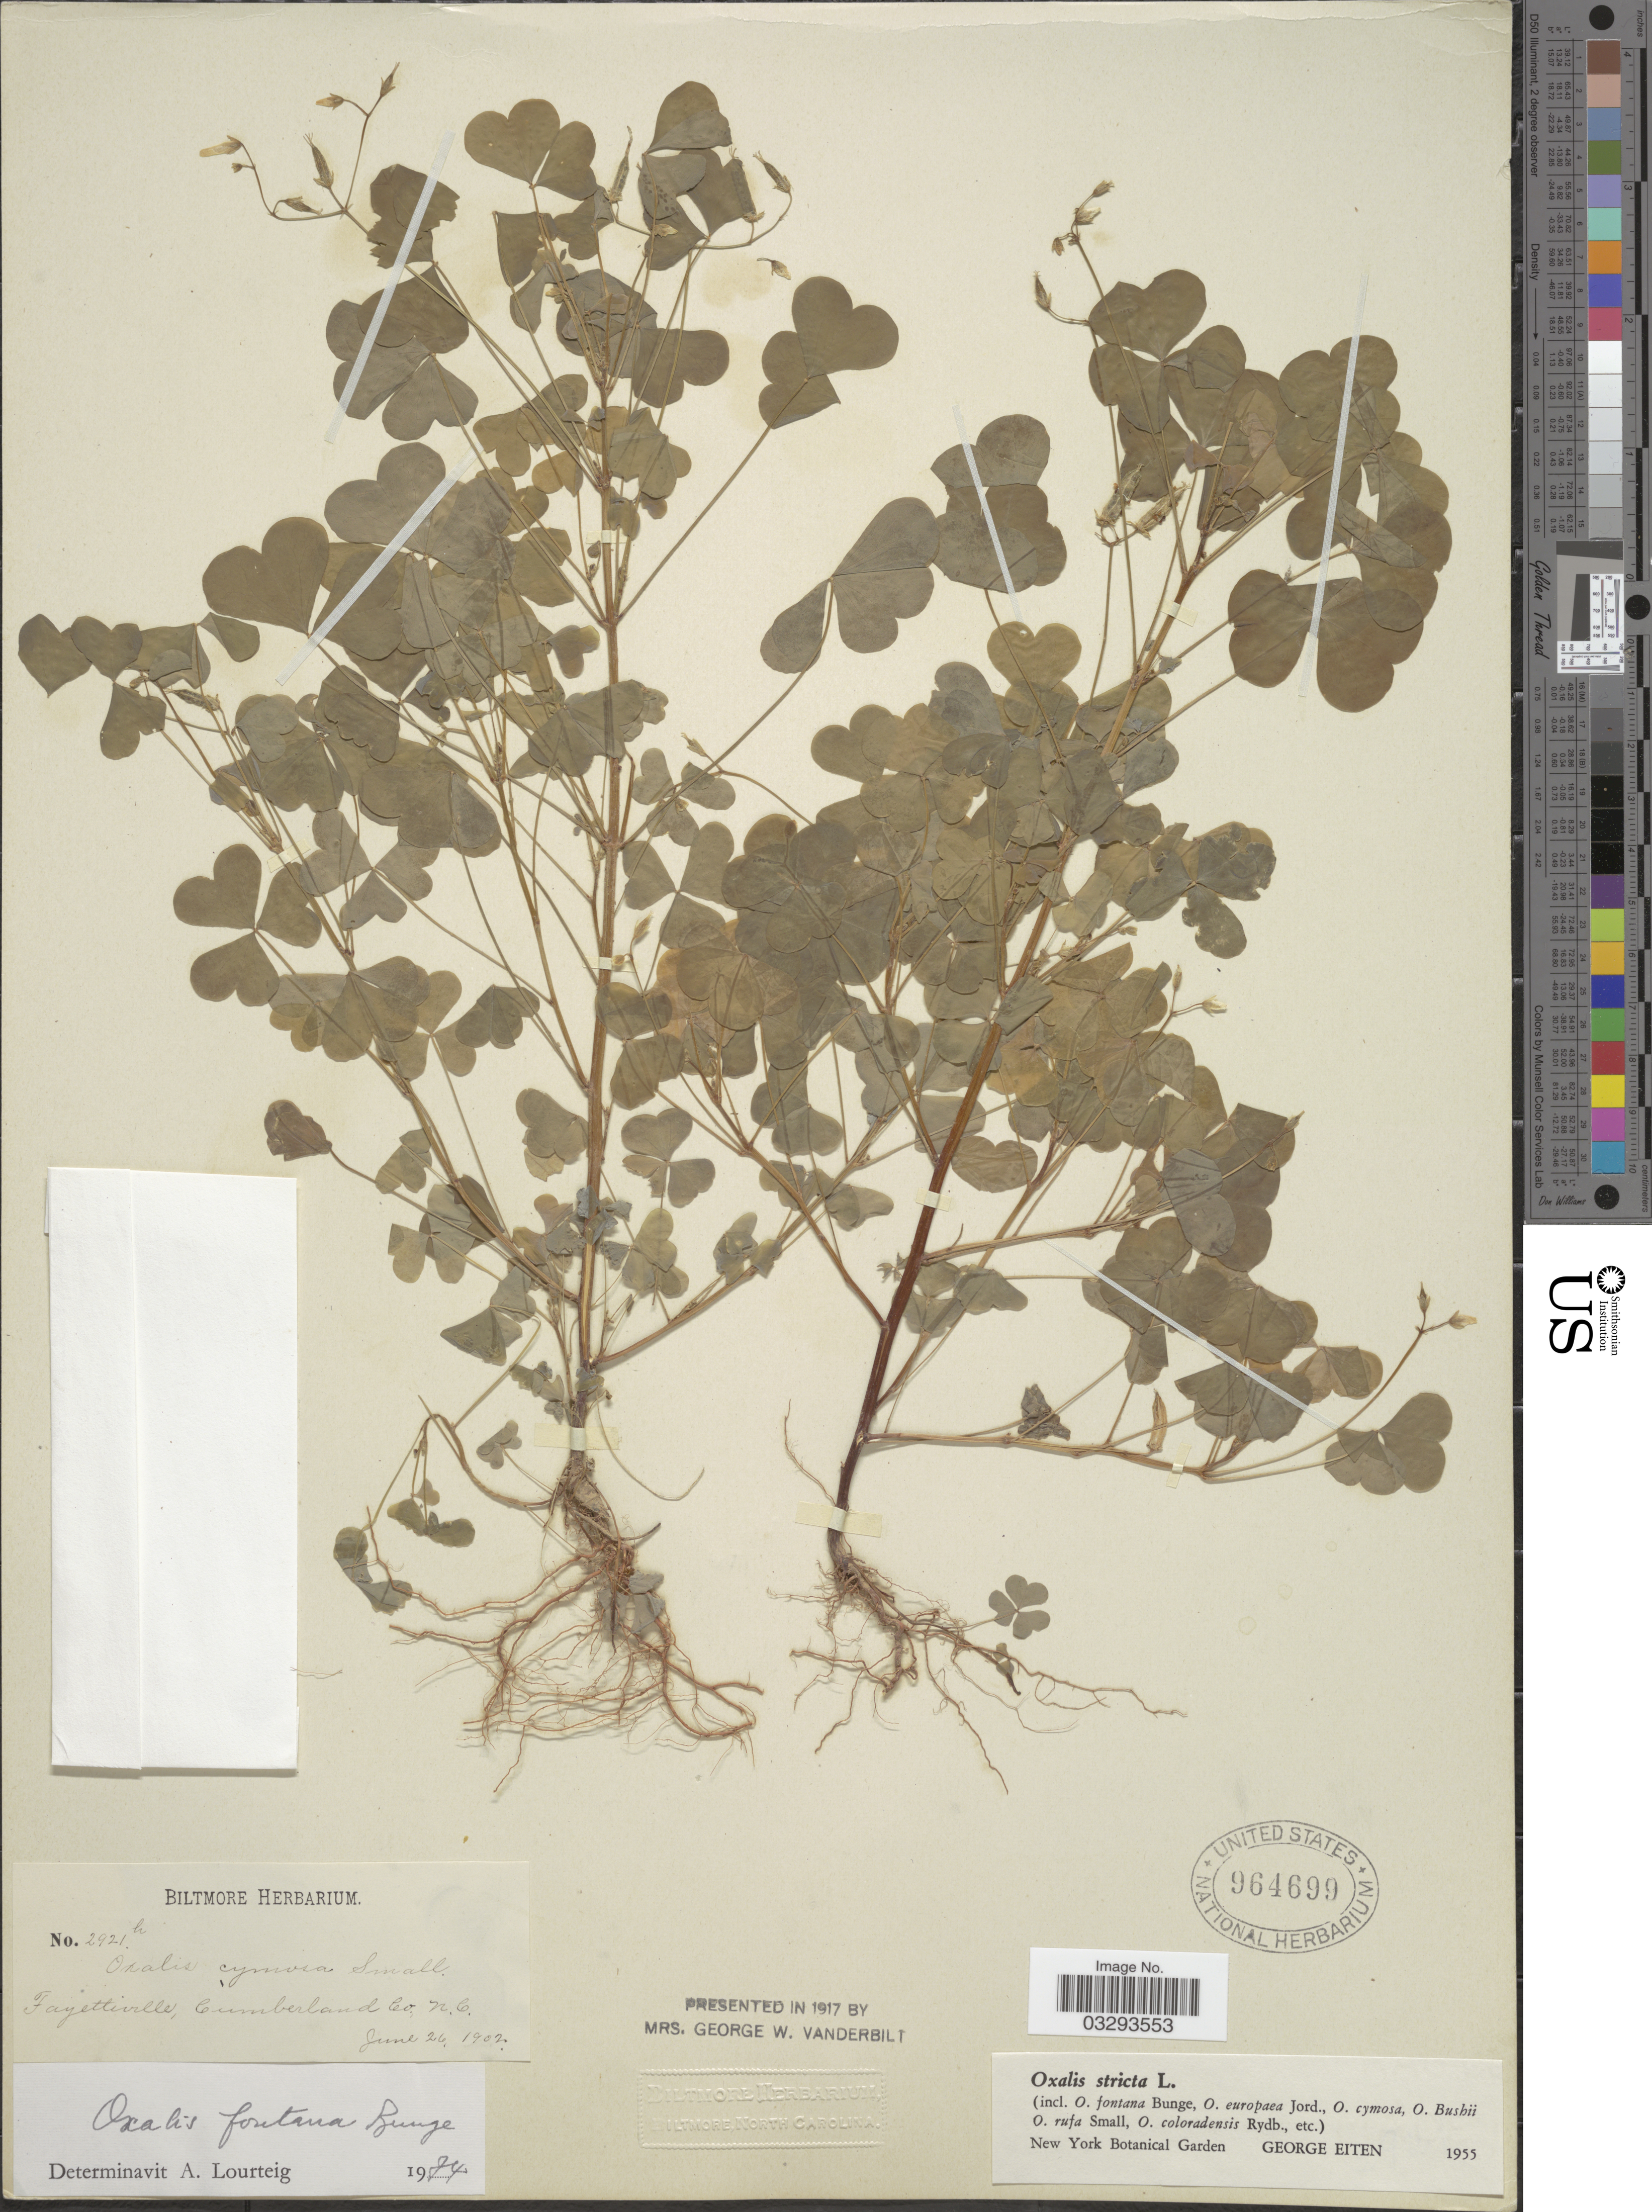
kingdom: Plantae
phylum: Tracheophyta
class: Magnoliopsida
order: Oxalidales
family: Oxalidaceae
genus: Oxalis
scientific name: Oxalis fontana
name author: Bunge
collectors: ex herb. Biltmore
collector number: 2921h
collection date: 1902-06-26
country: United States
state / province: North Carolina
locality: Fayetteville, Cumberland Co.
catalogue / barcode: US 964699